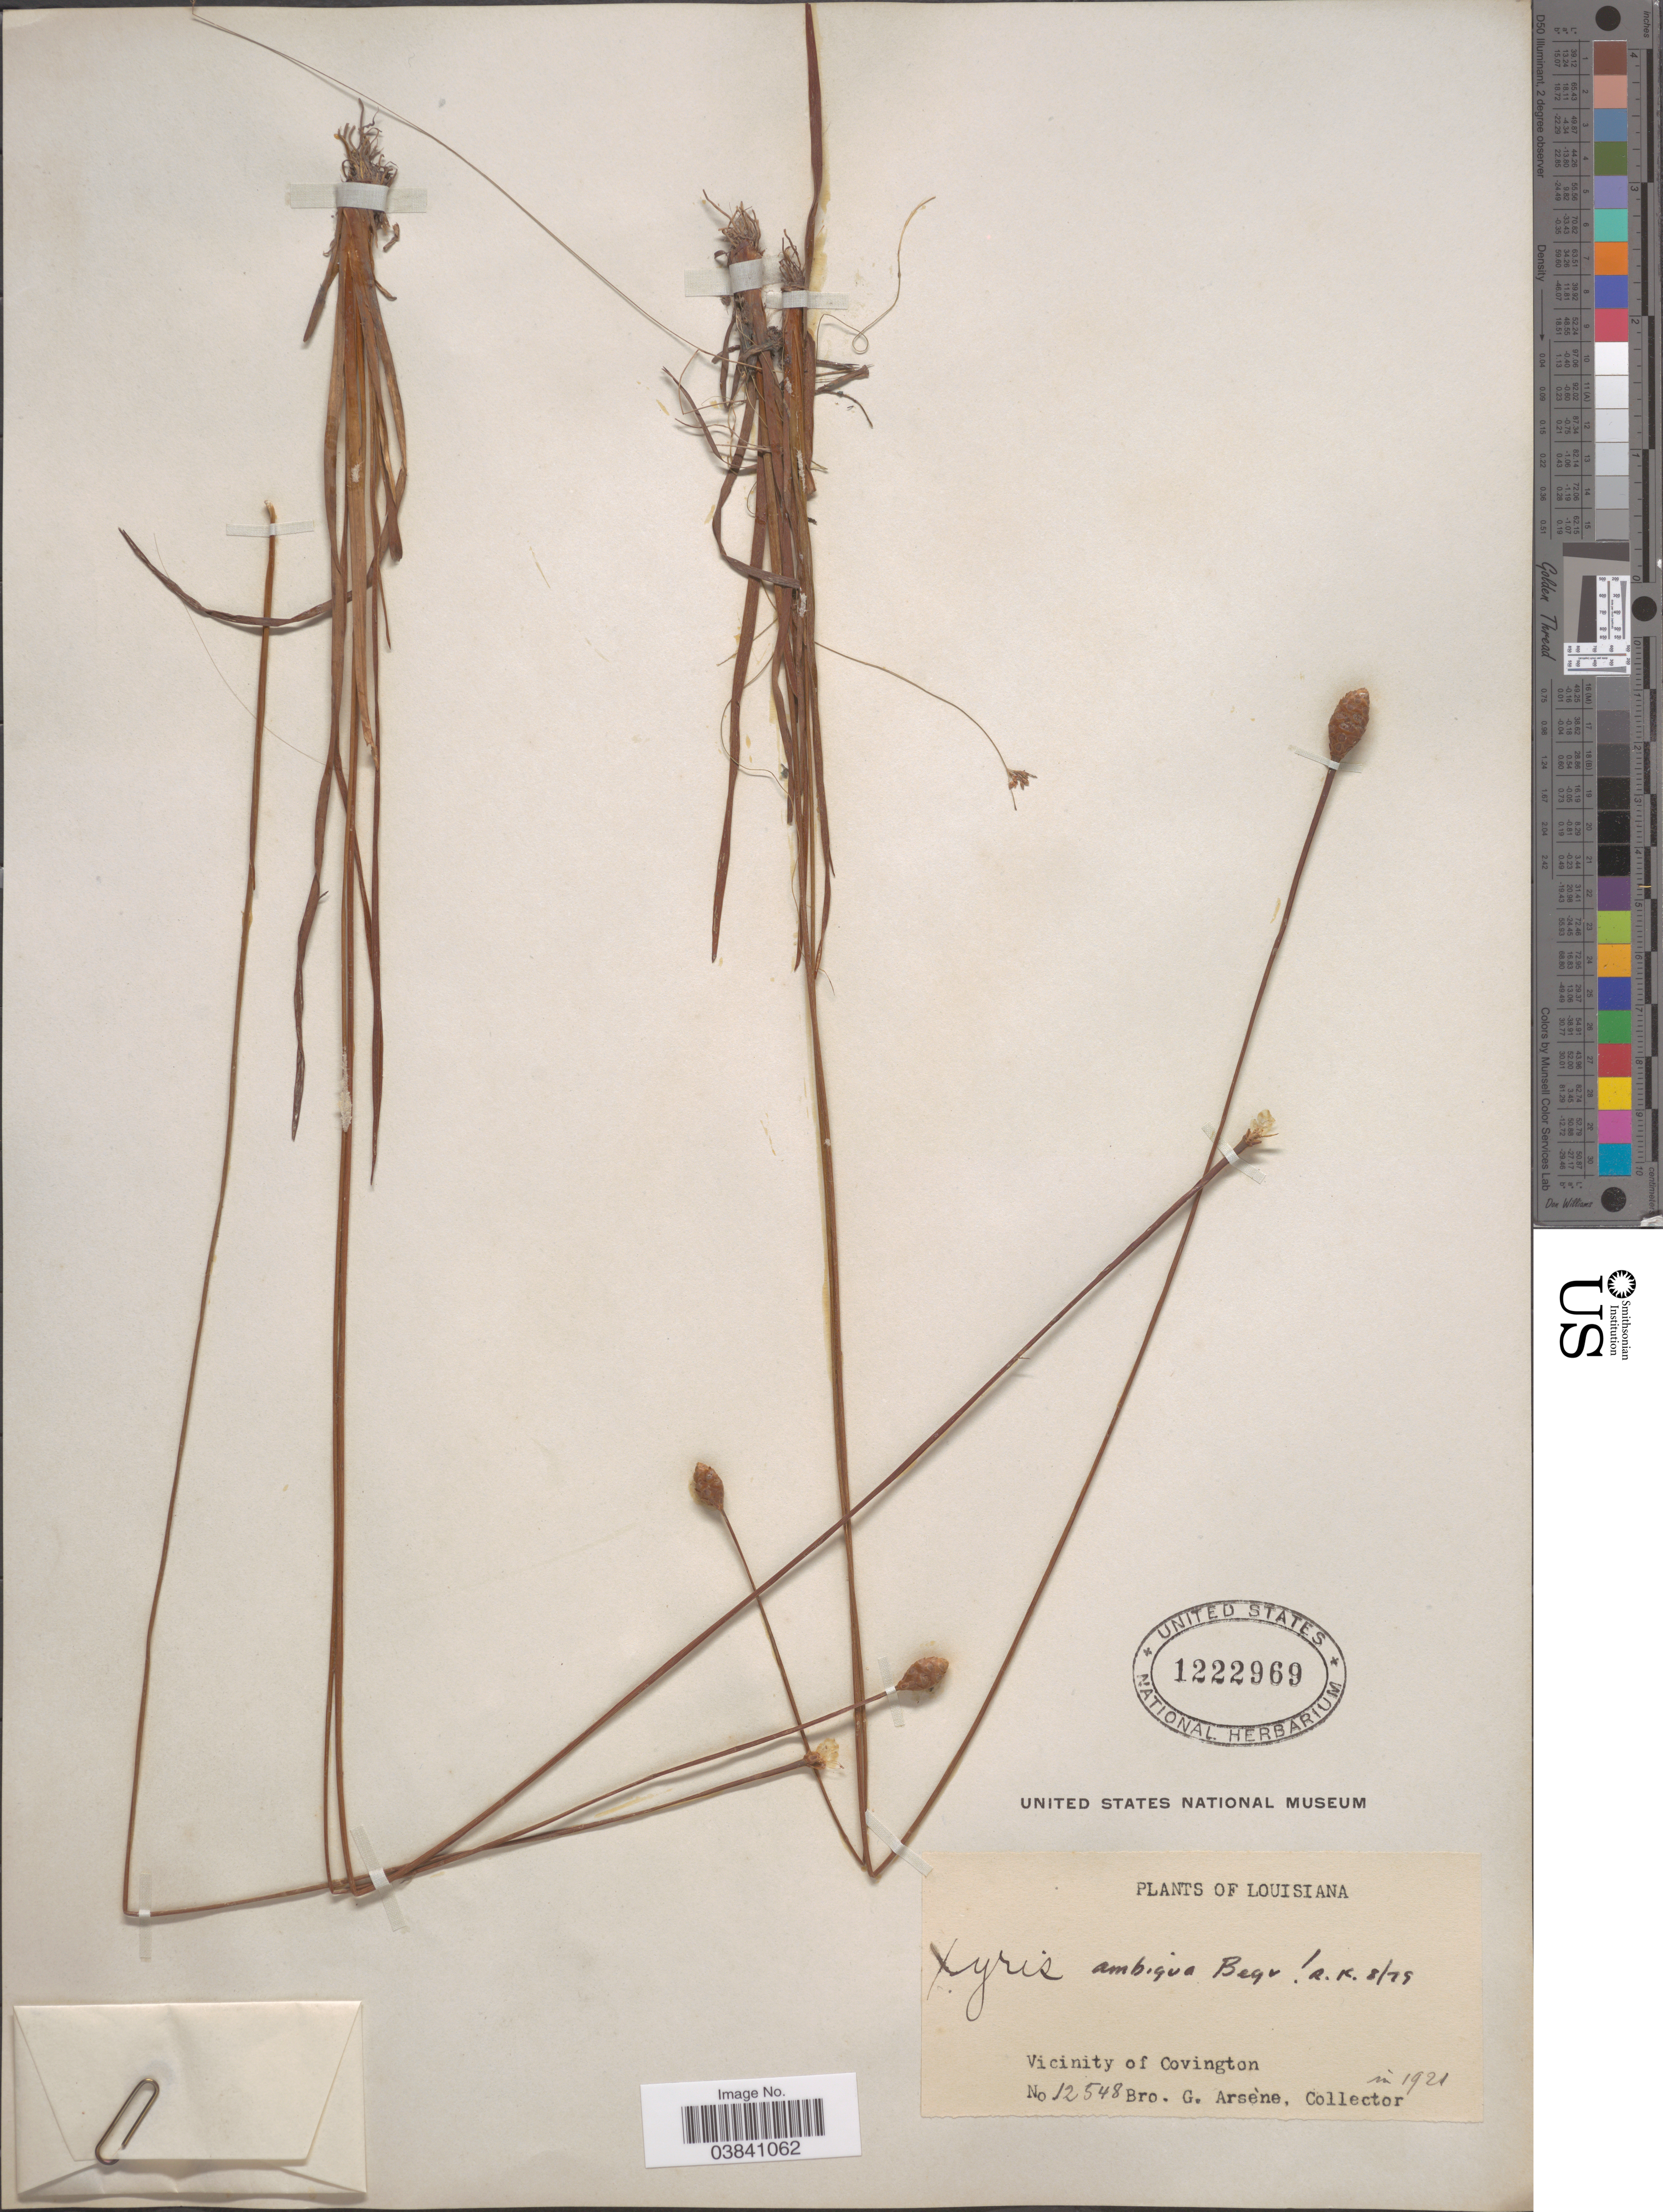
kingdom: Plantae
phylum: Tracheophyta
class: Liliopsida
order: Poales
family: Xyridaceae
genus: Xyris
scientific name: Xyris ambigua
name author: Beyr. ex Kunth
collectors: Bro. G. Arsène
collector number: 12548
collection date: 1921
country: United States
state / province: Louisiana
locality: Vicinity of Covington.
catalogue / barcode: US 1222969